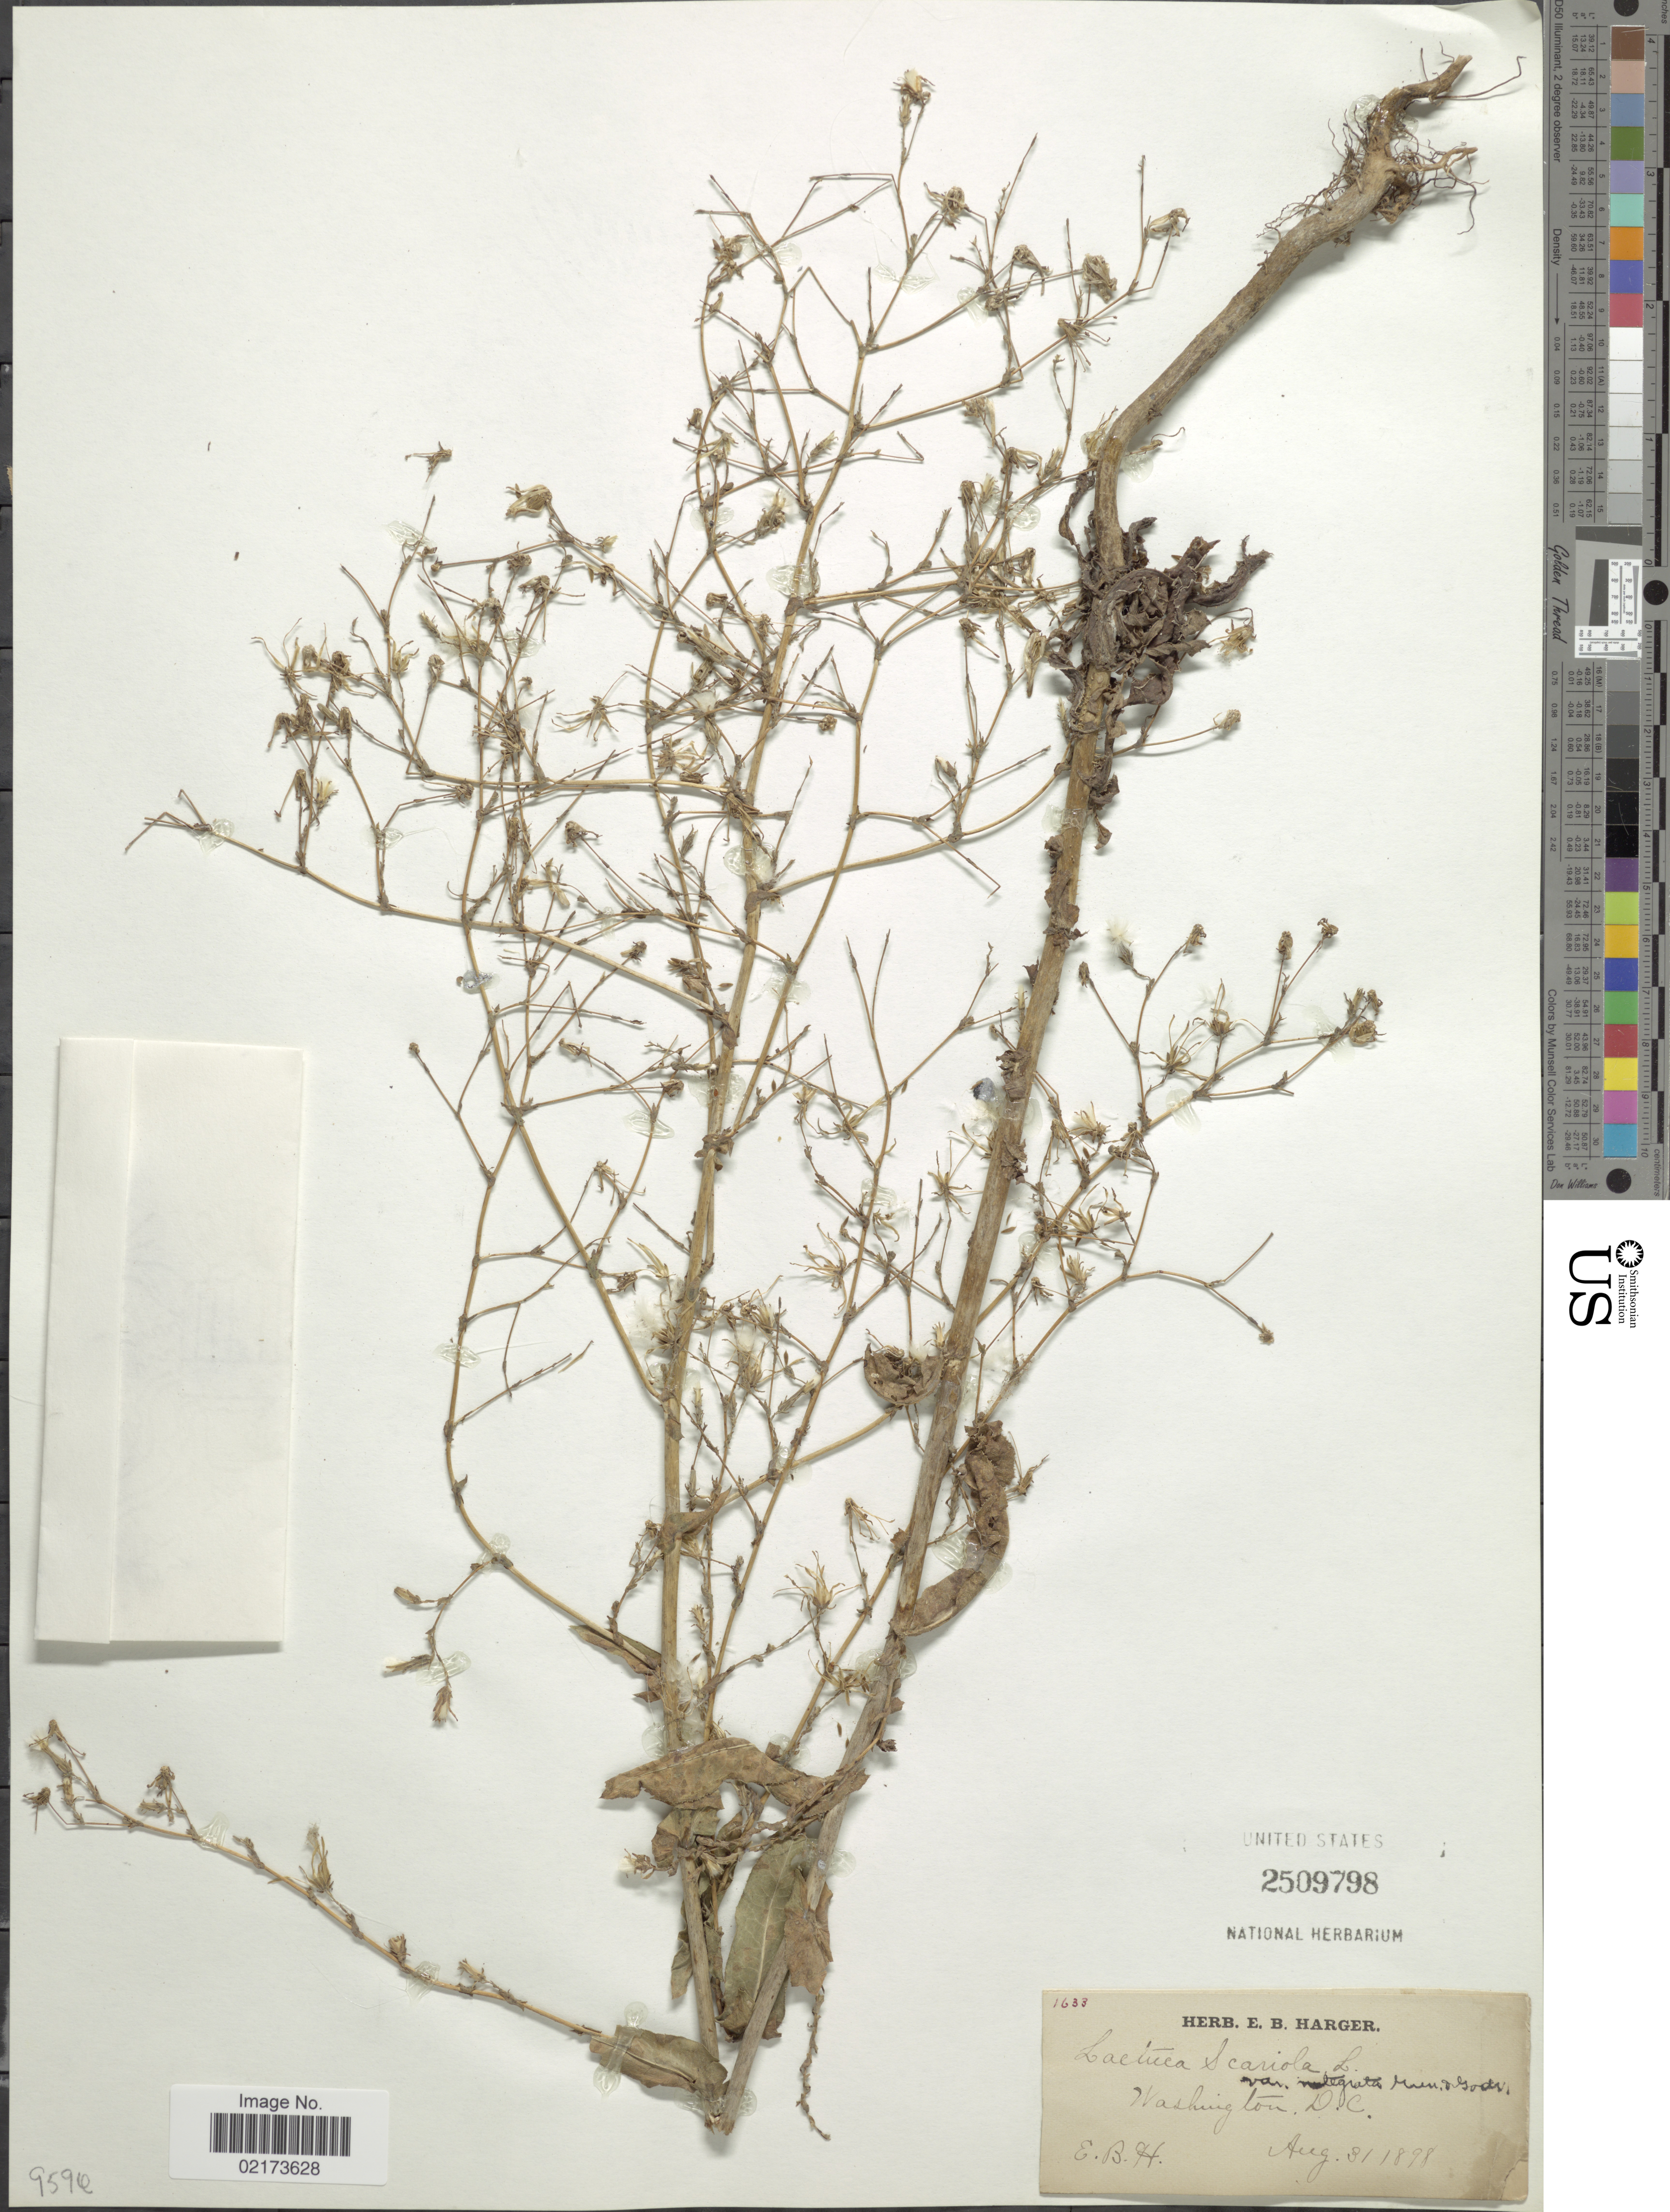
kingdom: Plantae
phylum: Tracheophyta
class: Magnoliopsida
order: Asterales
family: Asteraceae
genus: Lactuca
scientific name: Lactuca serriola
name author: L.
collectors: E. B. Harger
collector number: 1633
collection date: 1898-08-31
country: United States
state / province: District of Columbia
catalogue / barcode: US 2509798